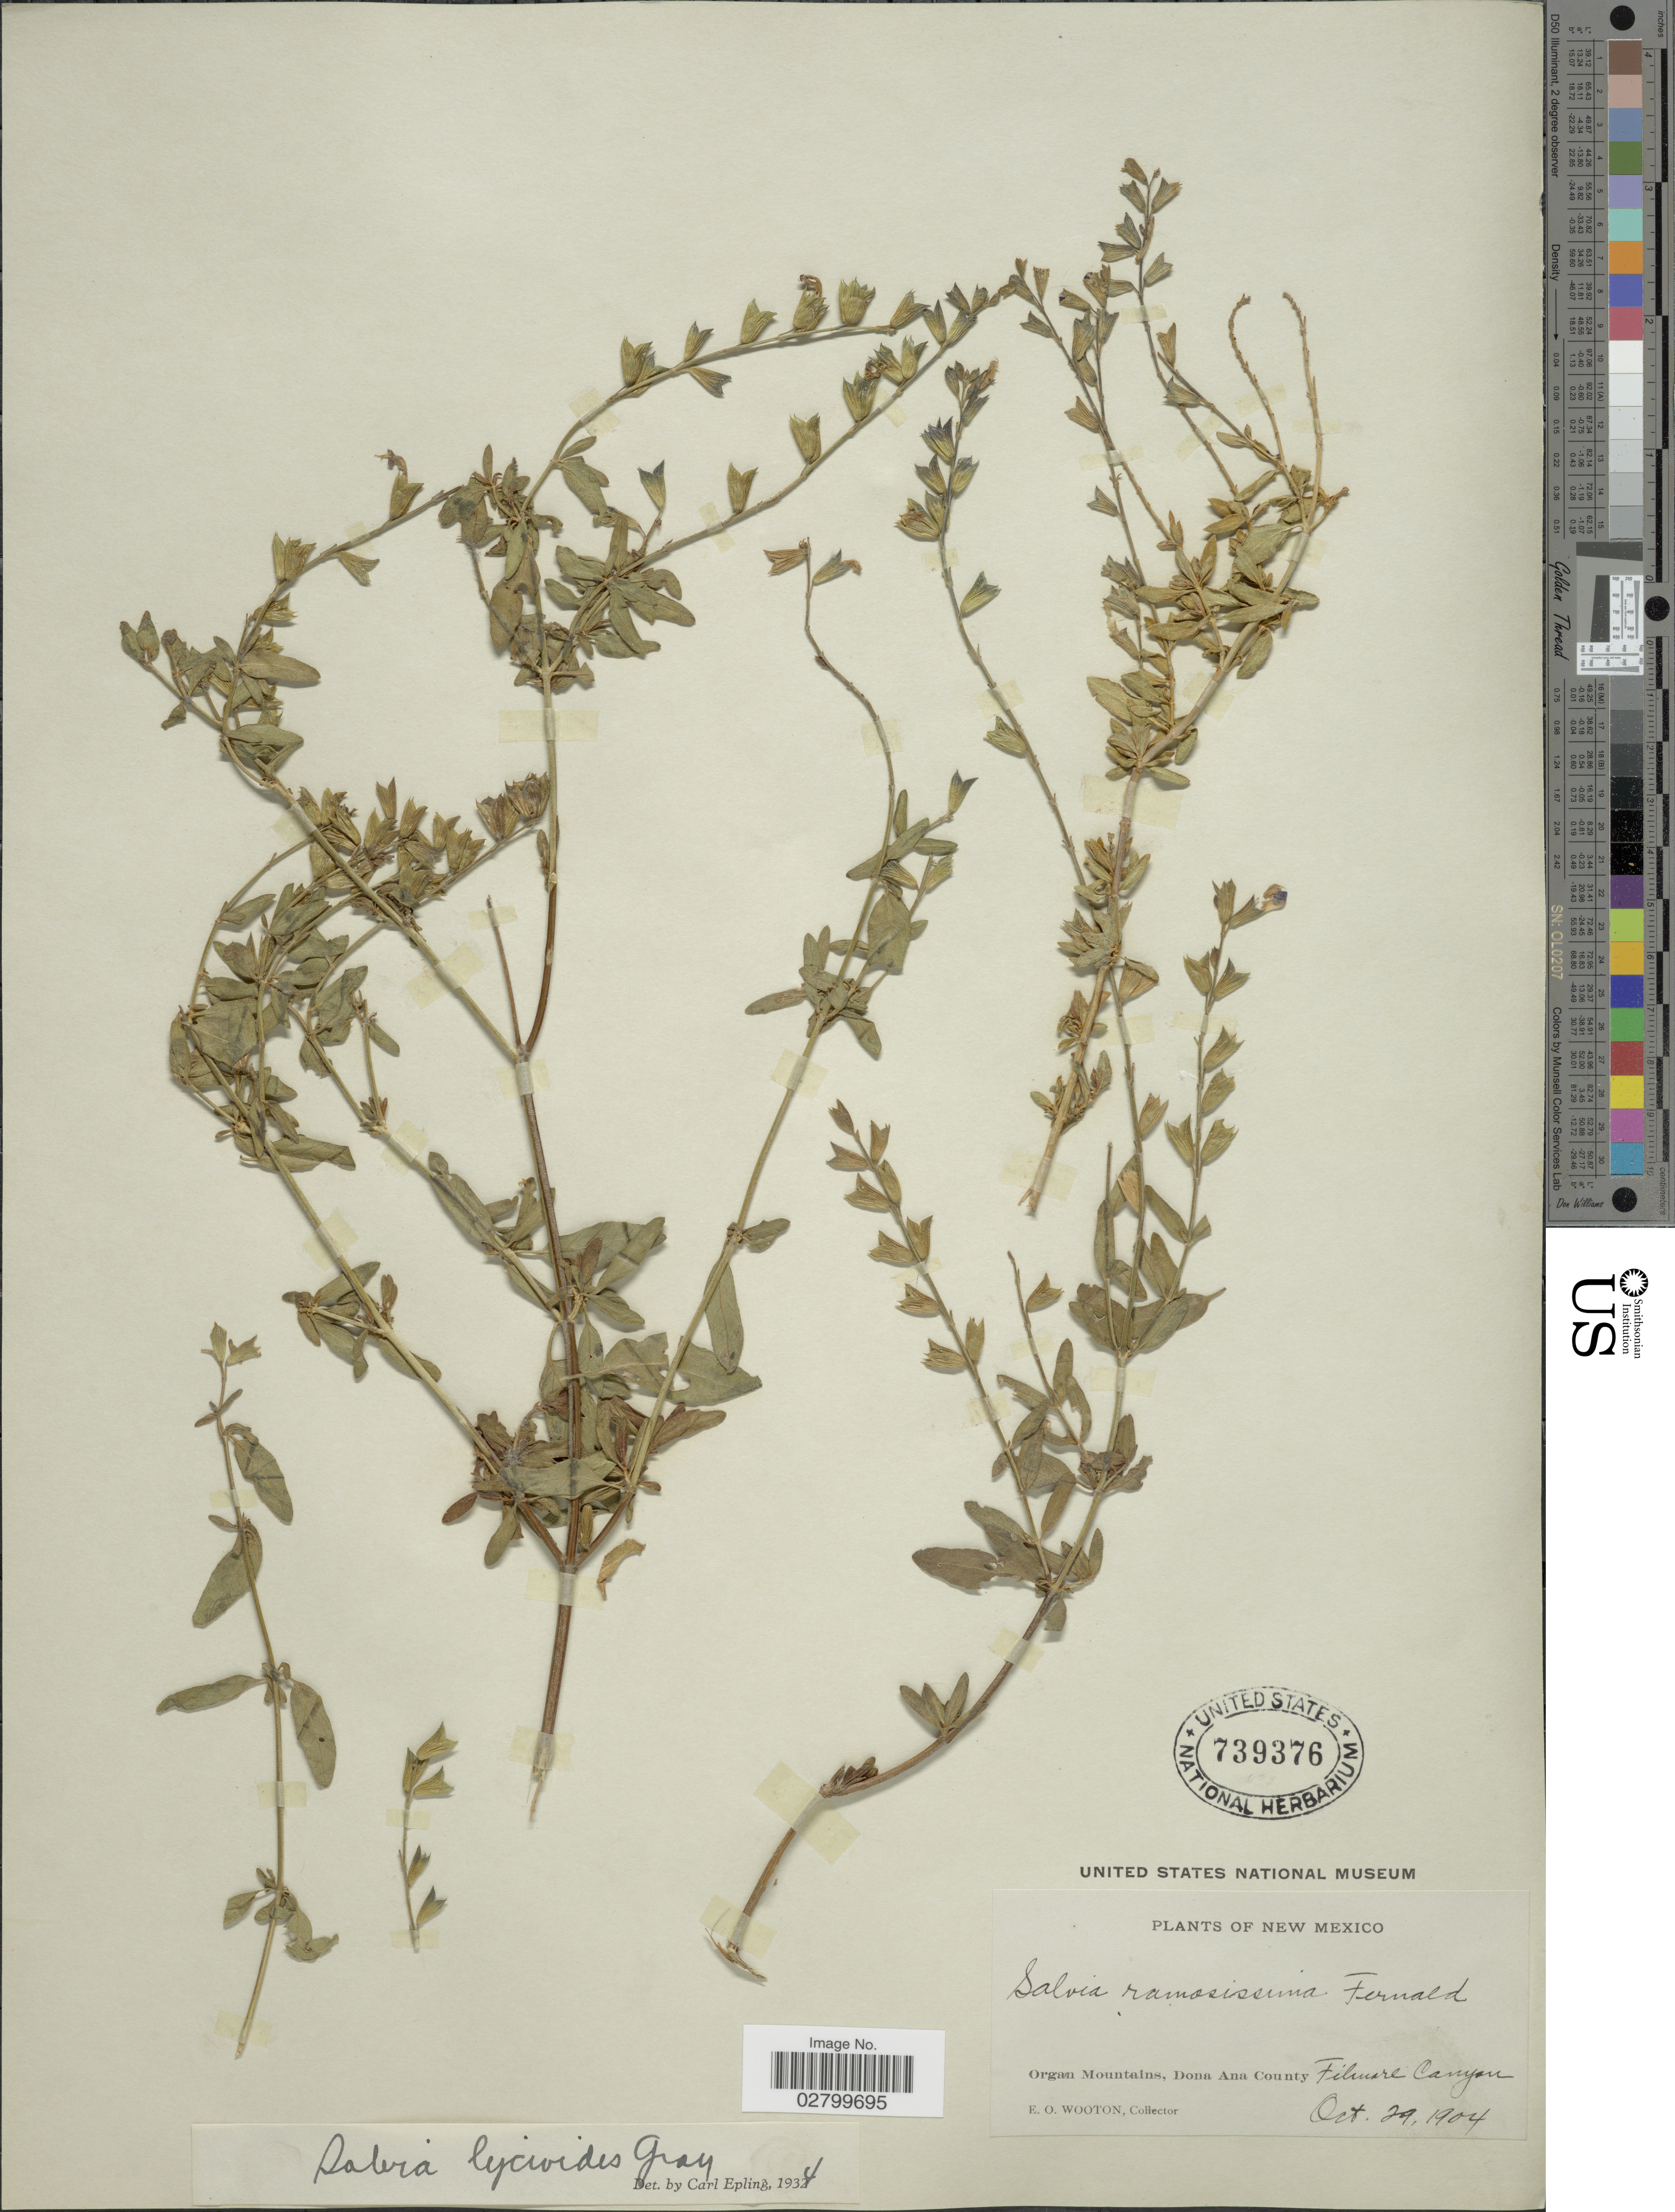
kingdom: Plantae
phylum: Tracheophyta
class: Magnoliopsida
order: Lamiales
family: Lamiaceae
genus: Salvia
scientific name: Salvia lycioides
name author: A. Gray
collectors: E. O. Wooton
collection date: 1904-10-29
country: United States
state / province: New Mexico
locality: Organ Mountains, Dona Ana County. Filmore Canyon.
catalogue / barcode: US 739376